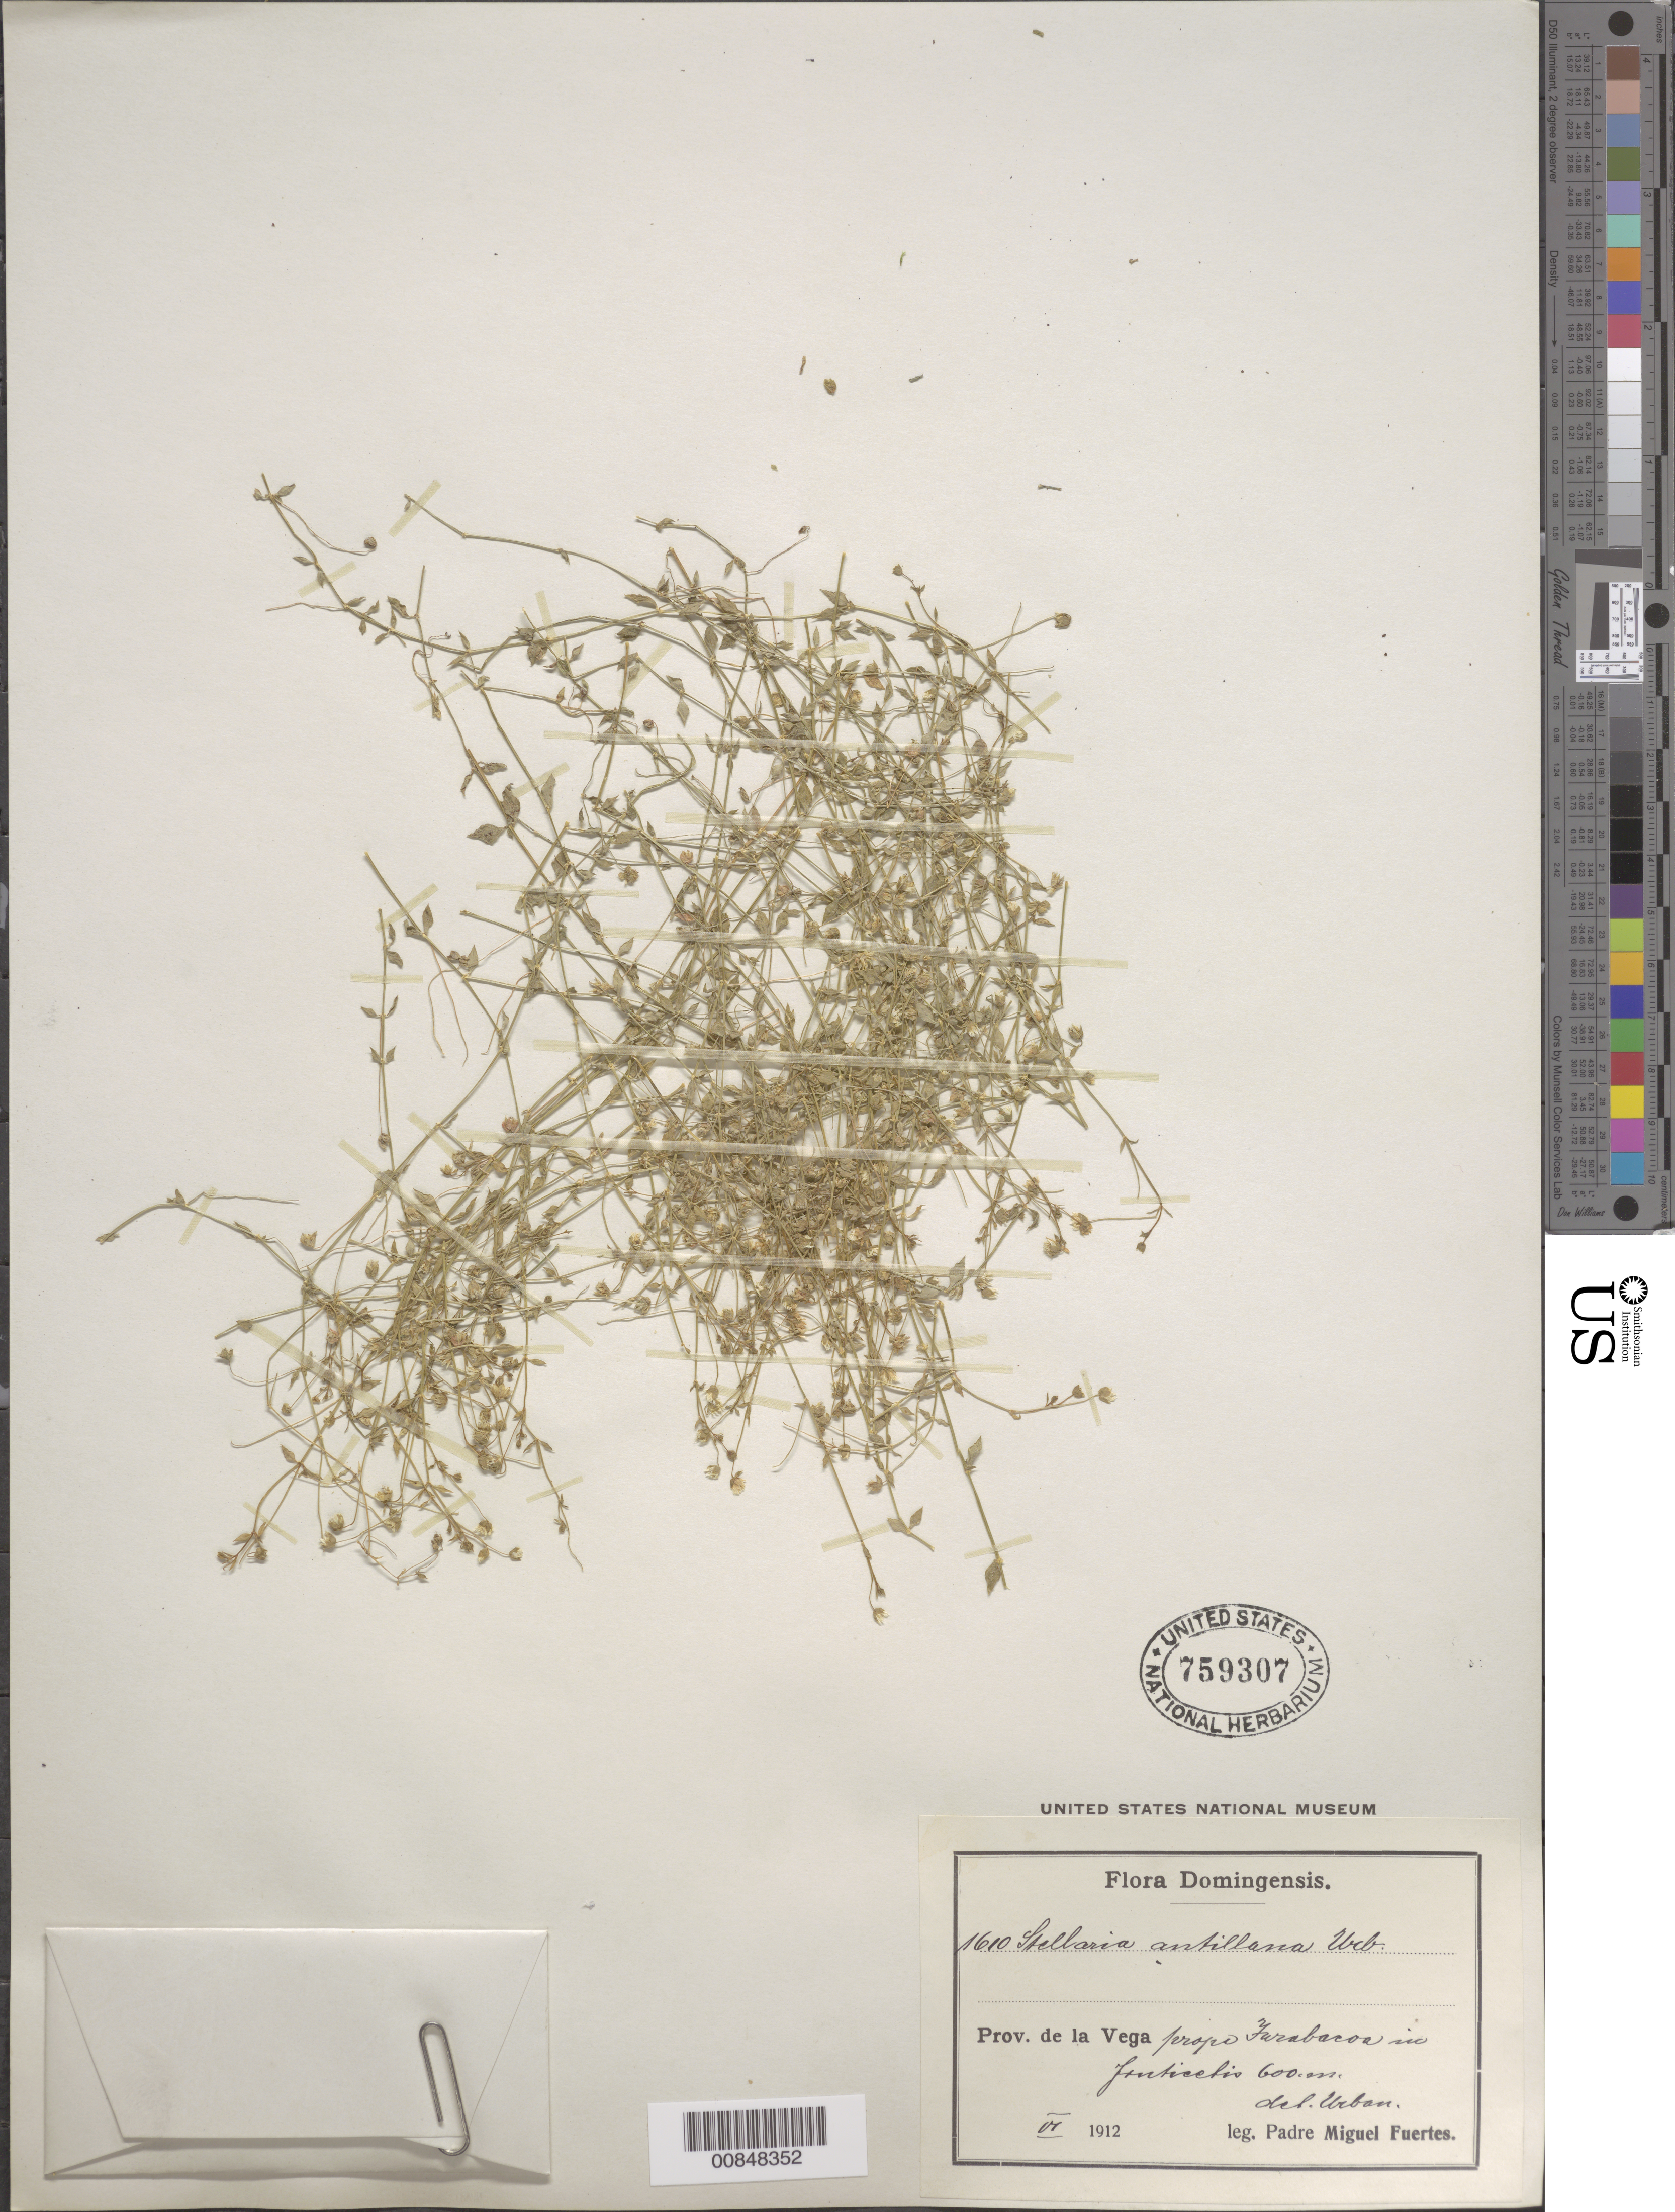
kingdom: Plantae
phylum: Tracheophyta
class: Magnoliopsida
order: Caryophyllales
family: Caryophyllaceae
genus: Stellaria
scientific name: Stellaria antillana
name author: Urb.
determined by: Urban, Ignatz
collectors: M. D. Fuertes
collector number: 1610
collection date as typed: Jun 1912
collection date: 1912-06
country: Dominican Republic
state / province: La Vega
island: Hispaniola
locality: Prope Jarabacoa.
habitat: In fruticetis.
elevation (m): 600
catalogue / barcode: US 759307